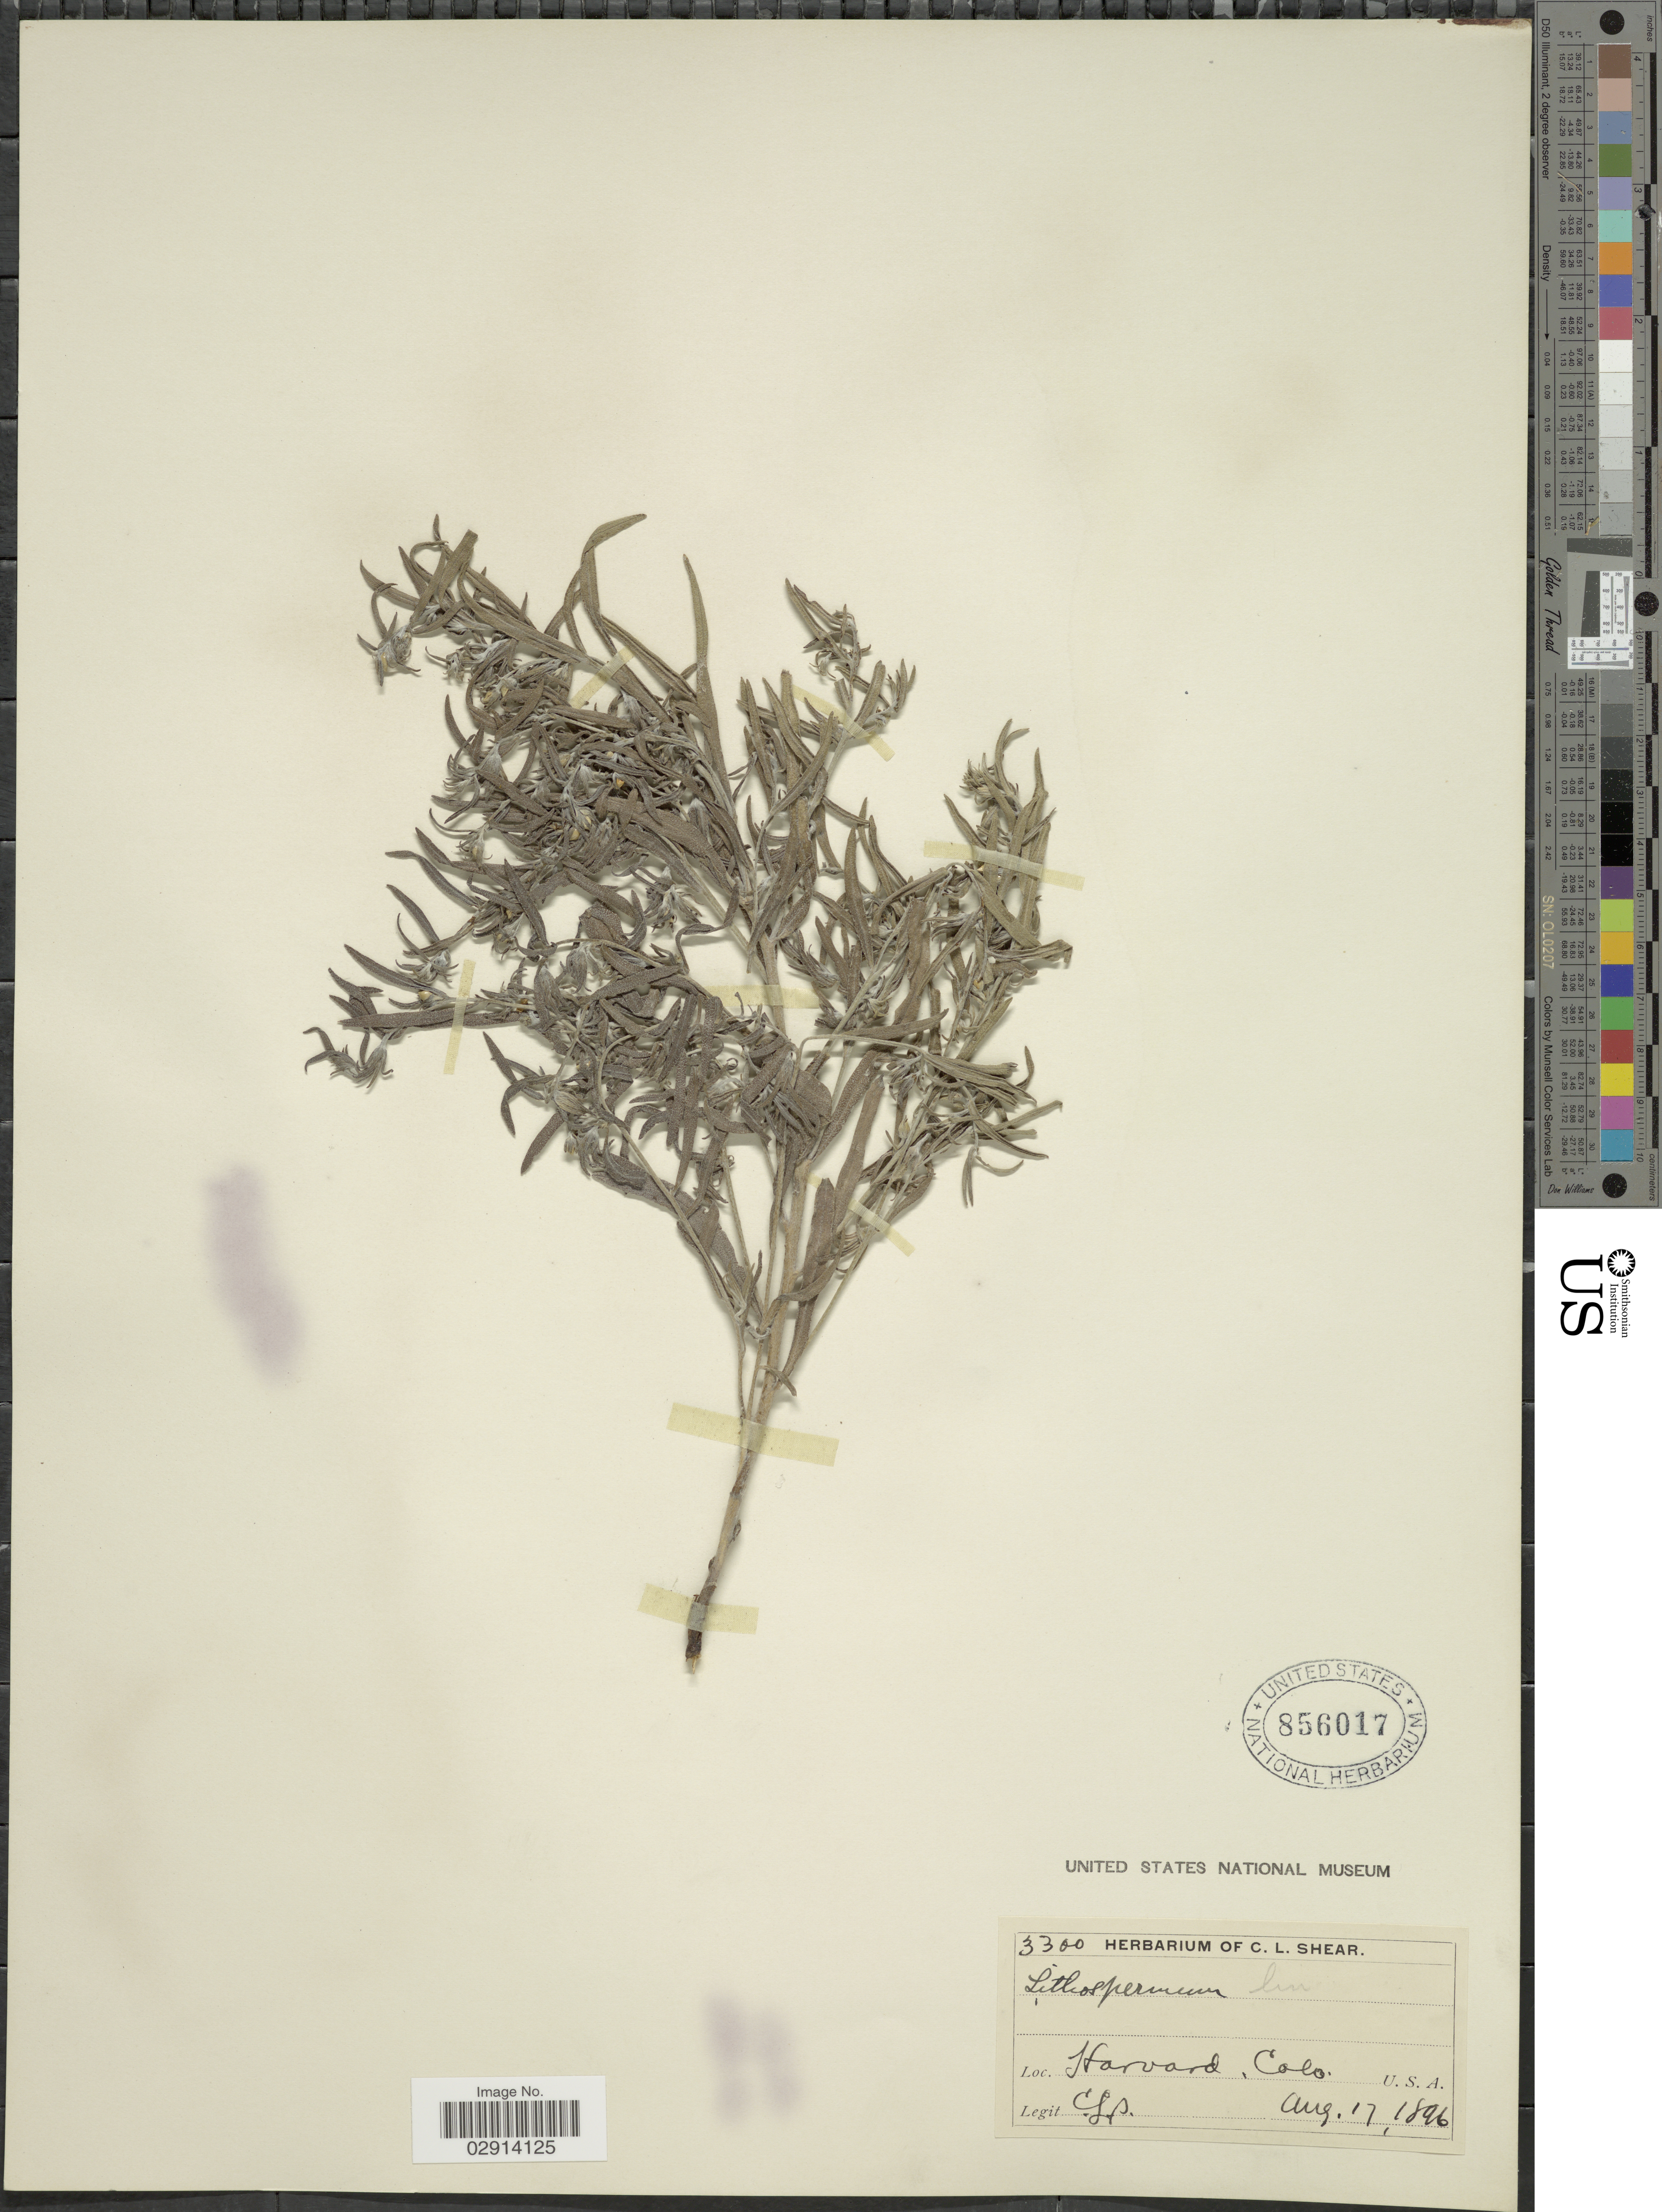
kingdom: Plantae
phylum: Tracheophyta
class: Magnoliopsida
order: Boraginales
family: Boraginaceae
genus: Lithospermum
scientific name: Lithospermum incisum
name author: Lehm.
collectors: C. L. Shear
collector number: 3300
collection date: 1896-08-17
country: United States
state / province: Colorado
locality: Harvard, Colo.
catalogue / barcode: US 856017